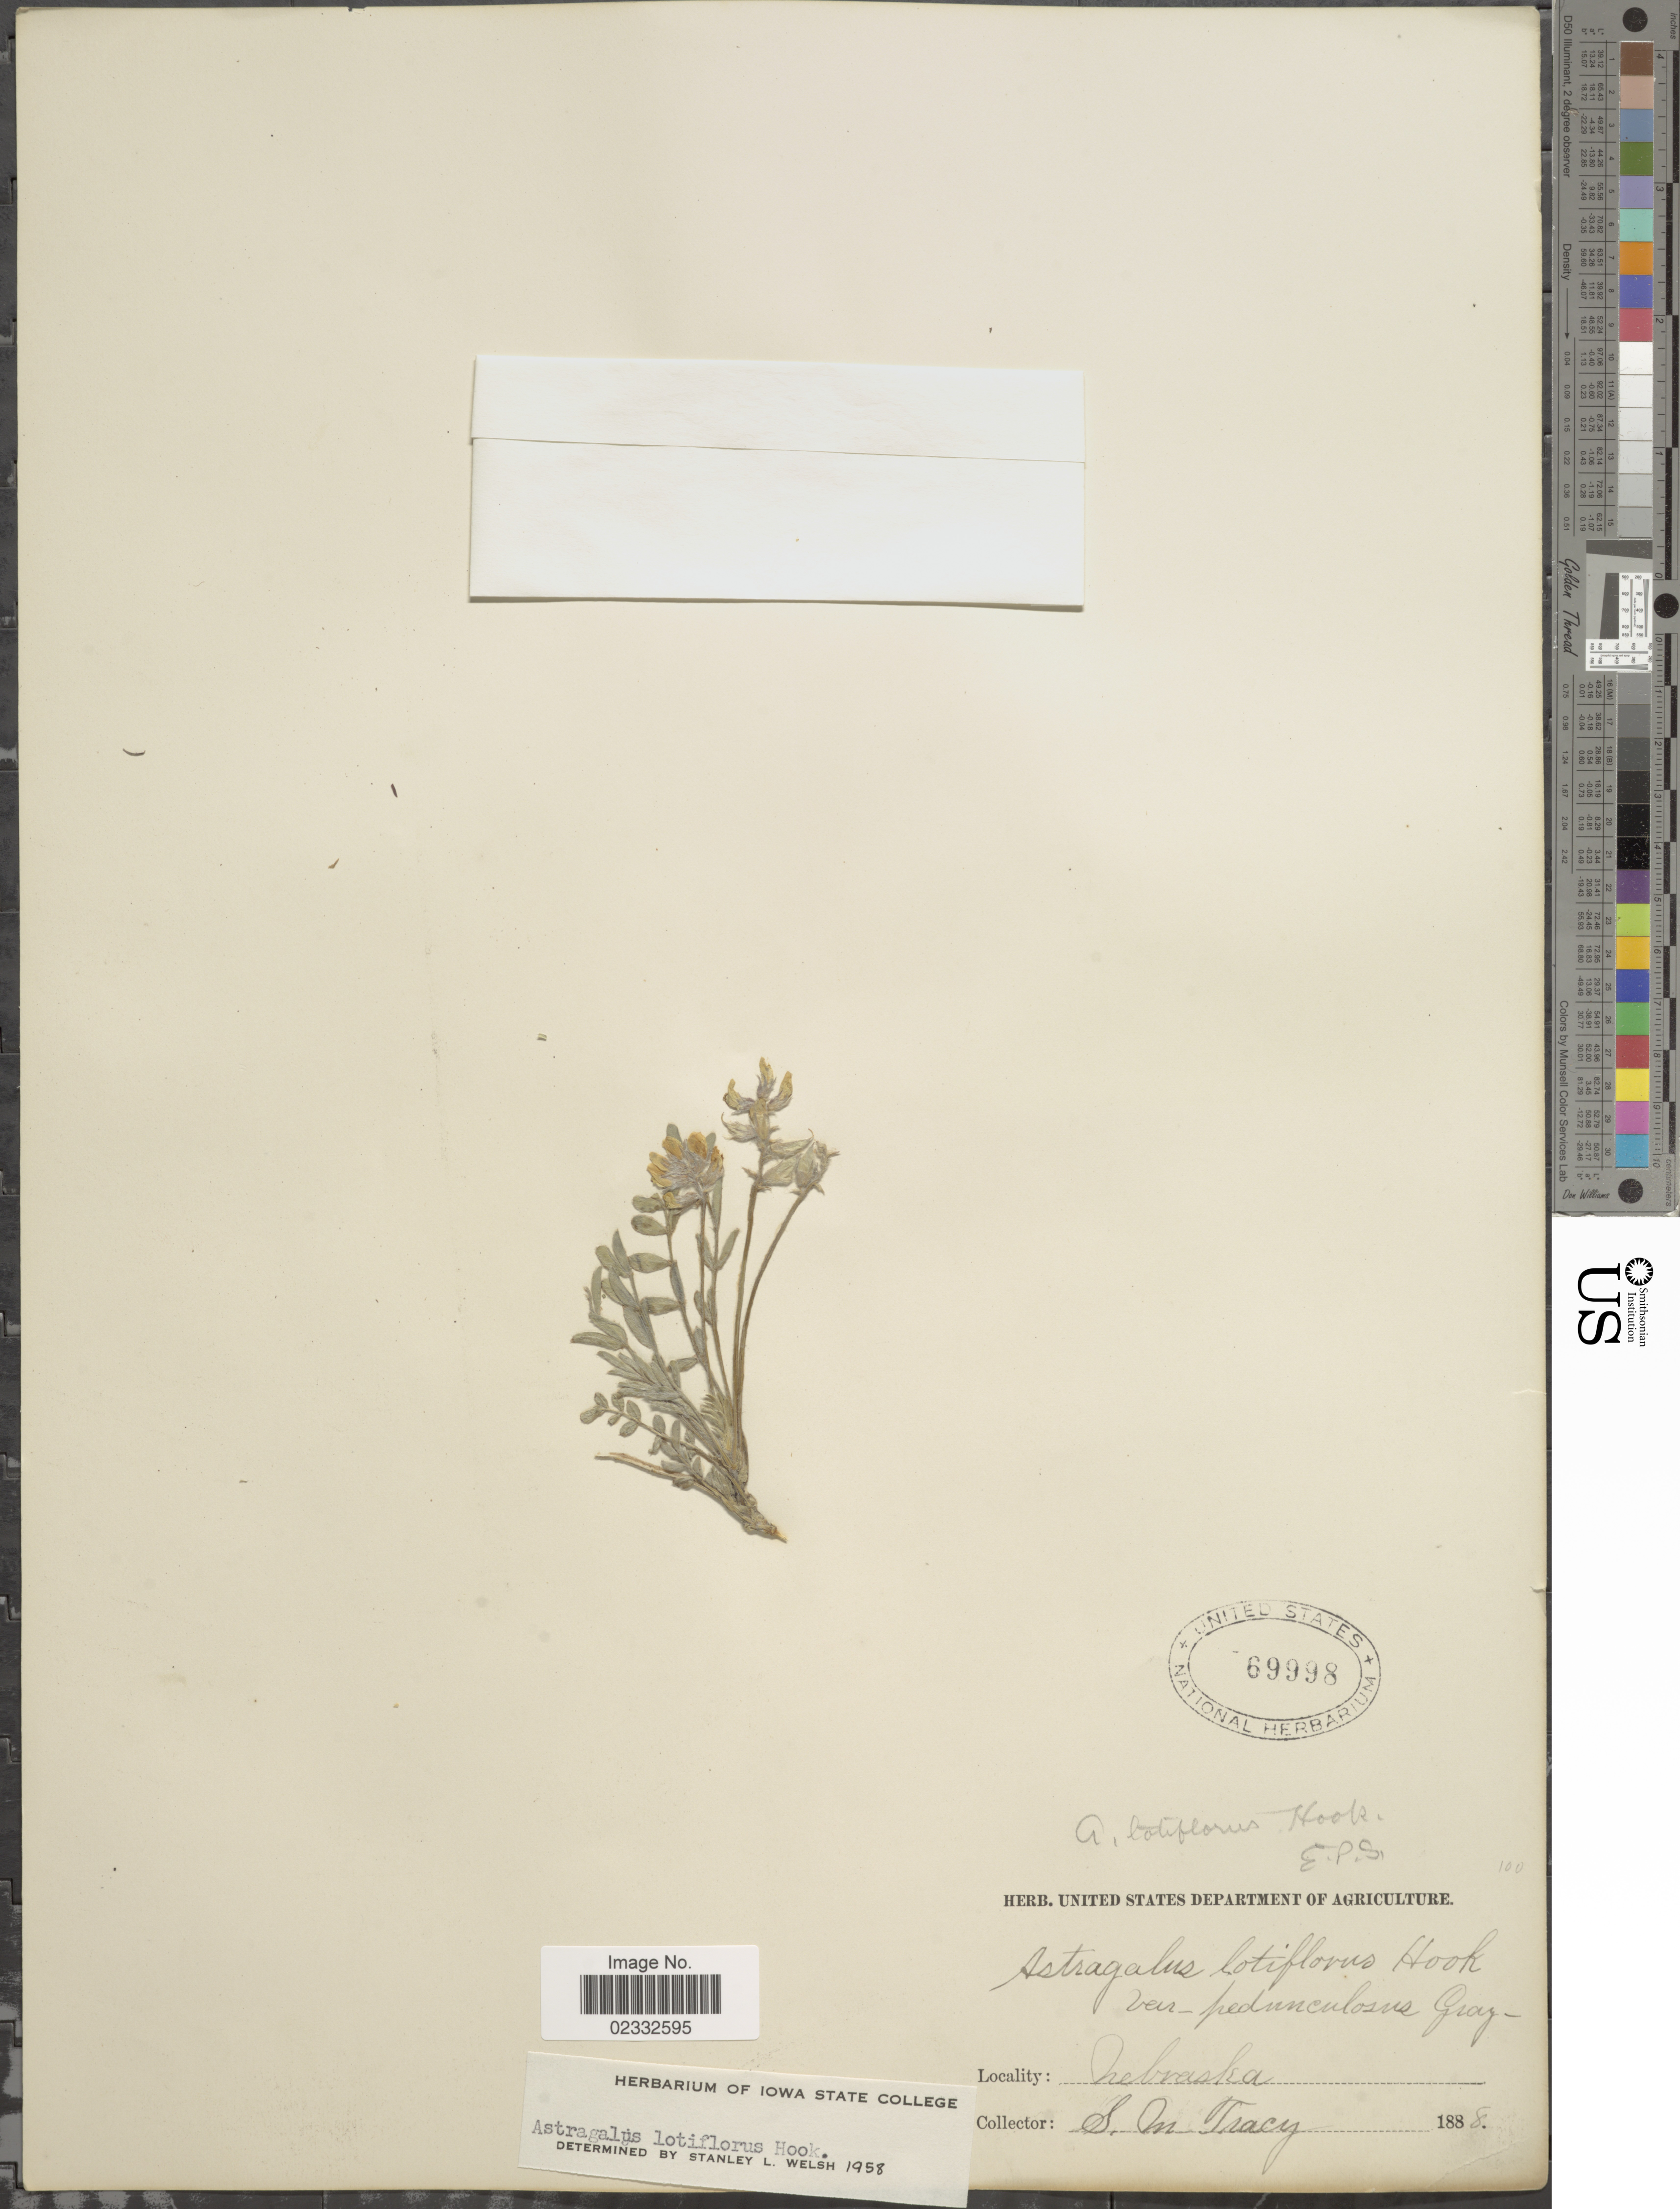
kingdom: Plantae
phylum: Tracheophyta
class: Magnoliopsida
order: Fabales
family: Fabaceae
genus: Astragalus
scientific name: Astragalus lotiflorus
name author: Hook.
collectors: S. M. Tracy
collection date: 1888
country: United States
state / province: Nebraska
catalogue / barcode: US 69998